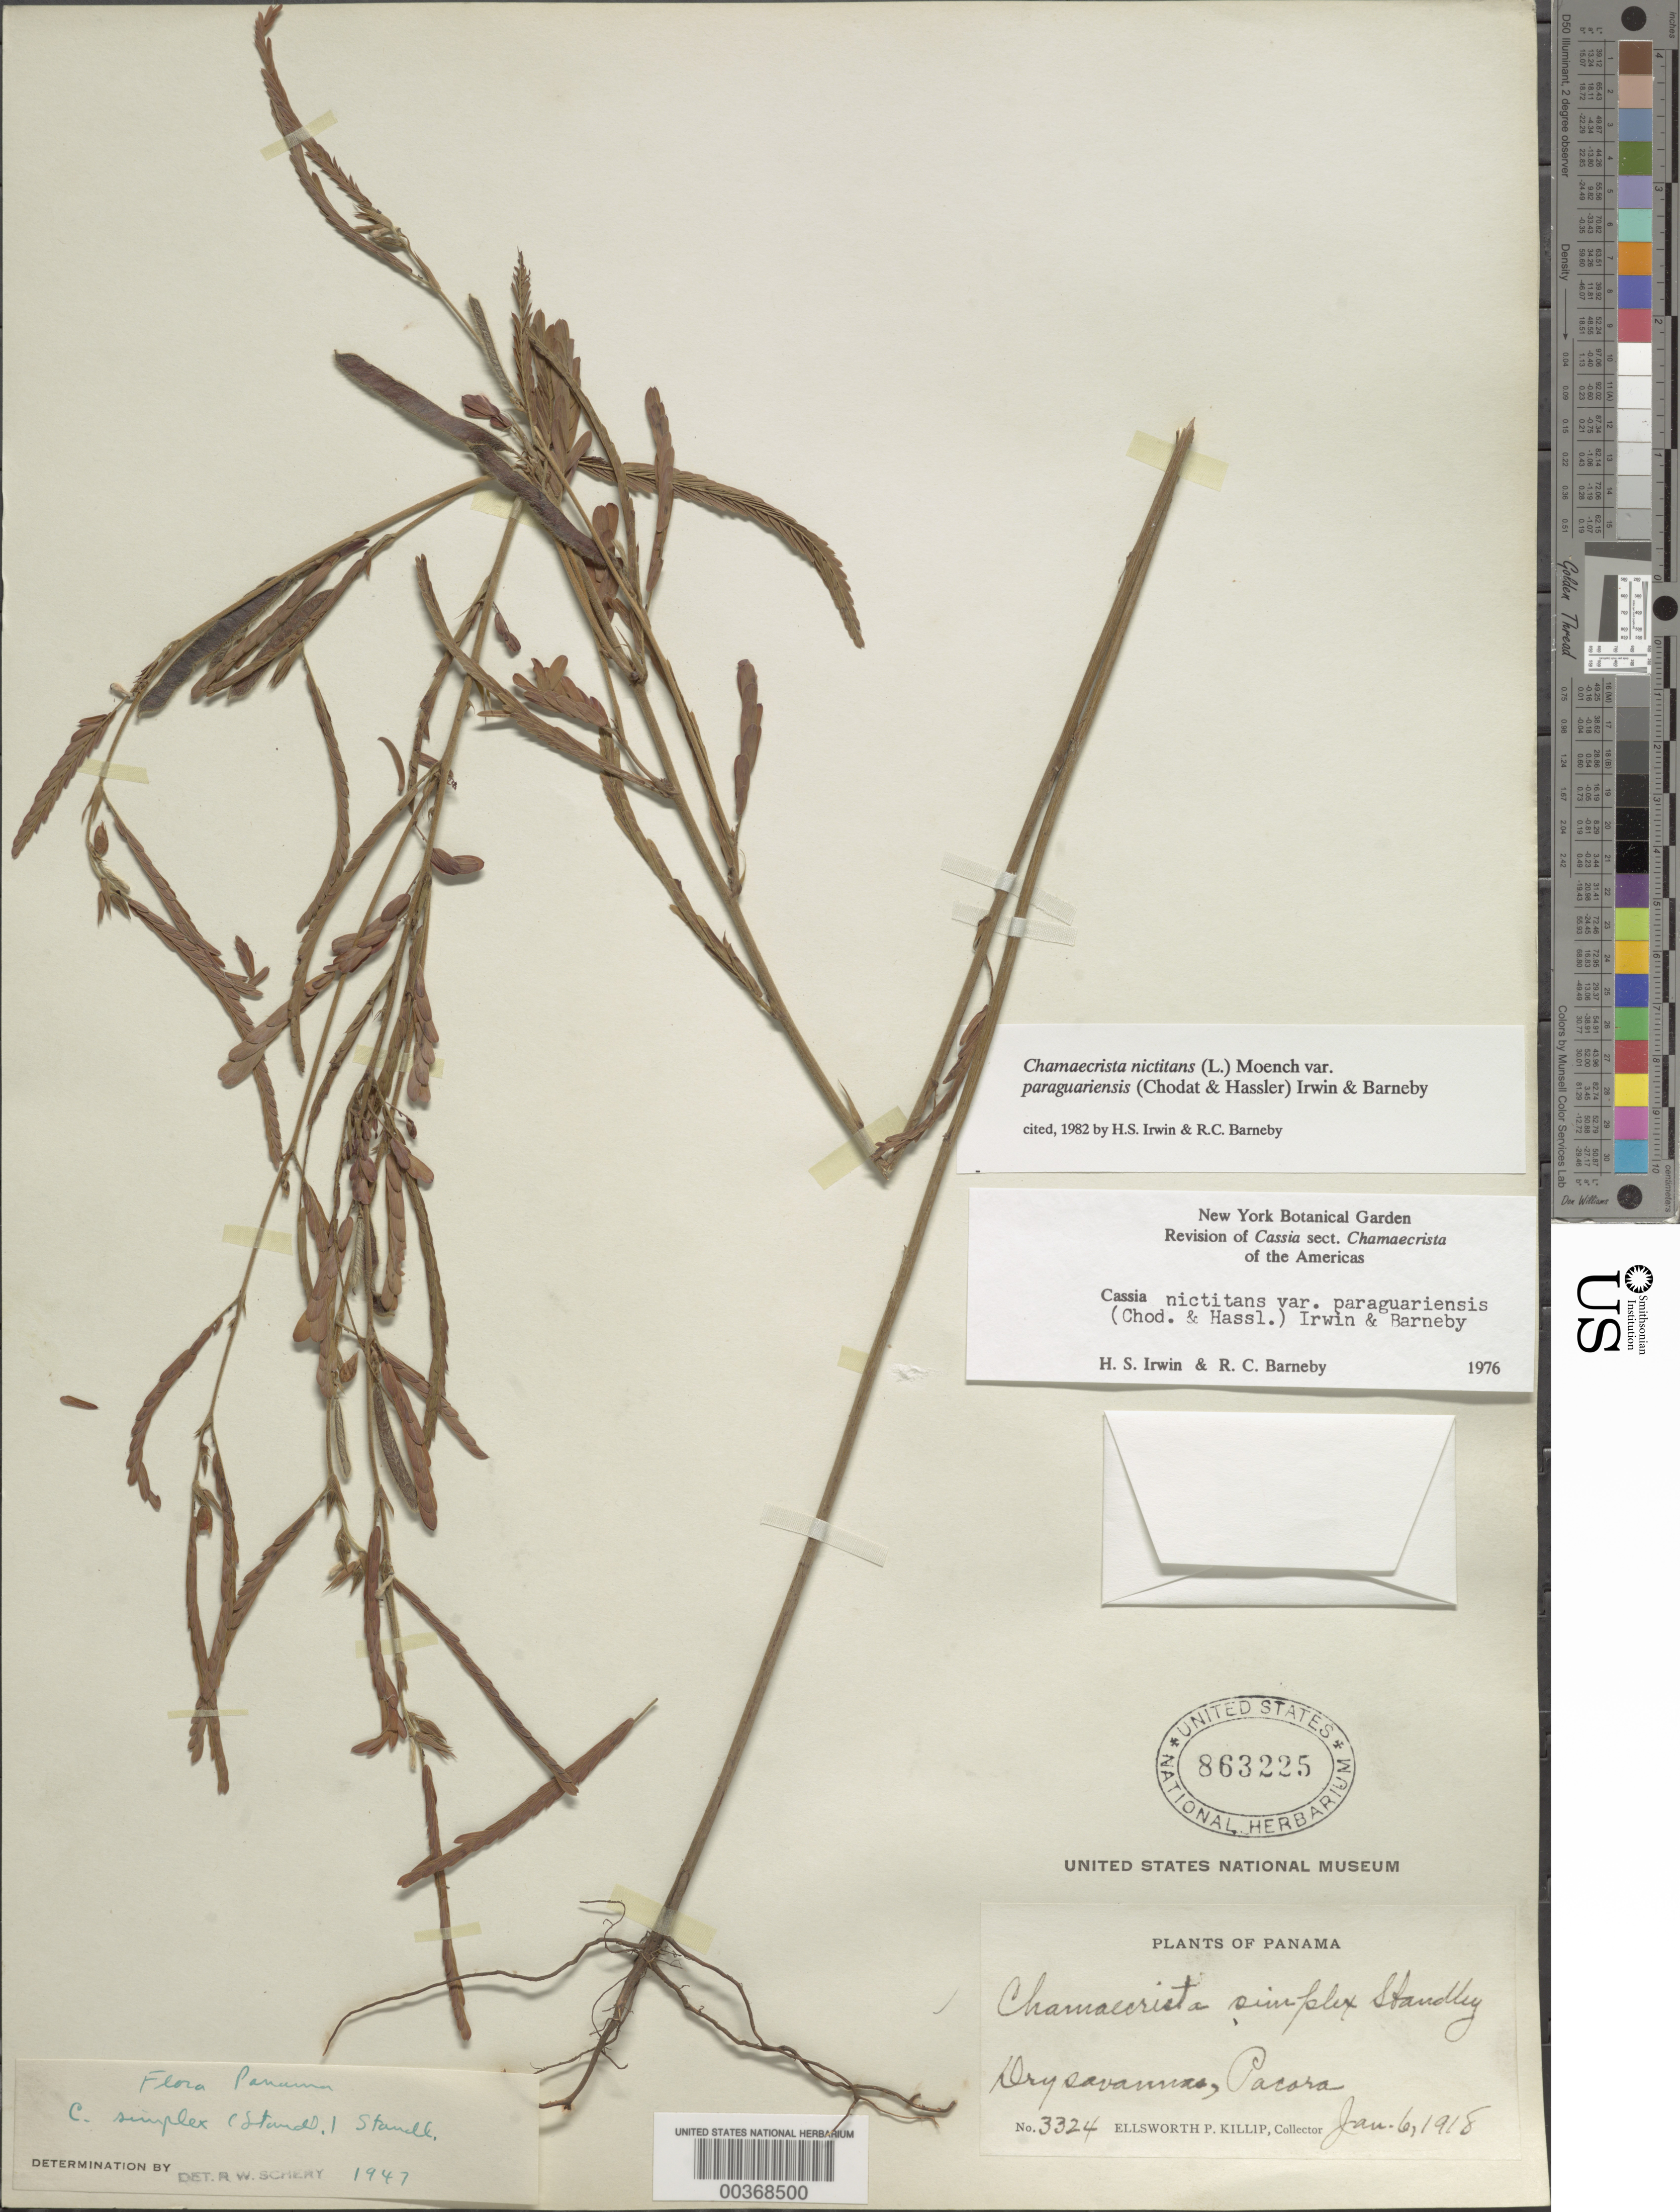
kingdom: Plantae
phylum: Tracheophyta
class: Magnoliopsida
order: Fabales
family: Fabaceae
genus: Chamaecrista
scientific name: Chamaecrista nictitans var. paraguariensis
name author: (Chodat & Hassl.) H.S. Irwin & Barneby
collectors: E. P. Killip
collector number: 3324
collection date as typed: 06 Jan 1918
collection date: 1918-01-06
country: Panama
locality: Pacara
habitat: Dry savannas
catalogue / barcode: US 863225